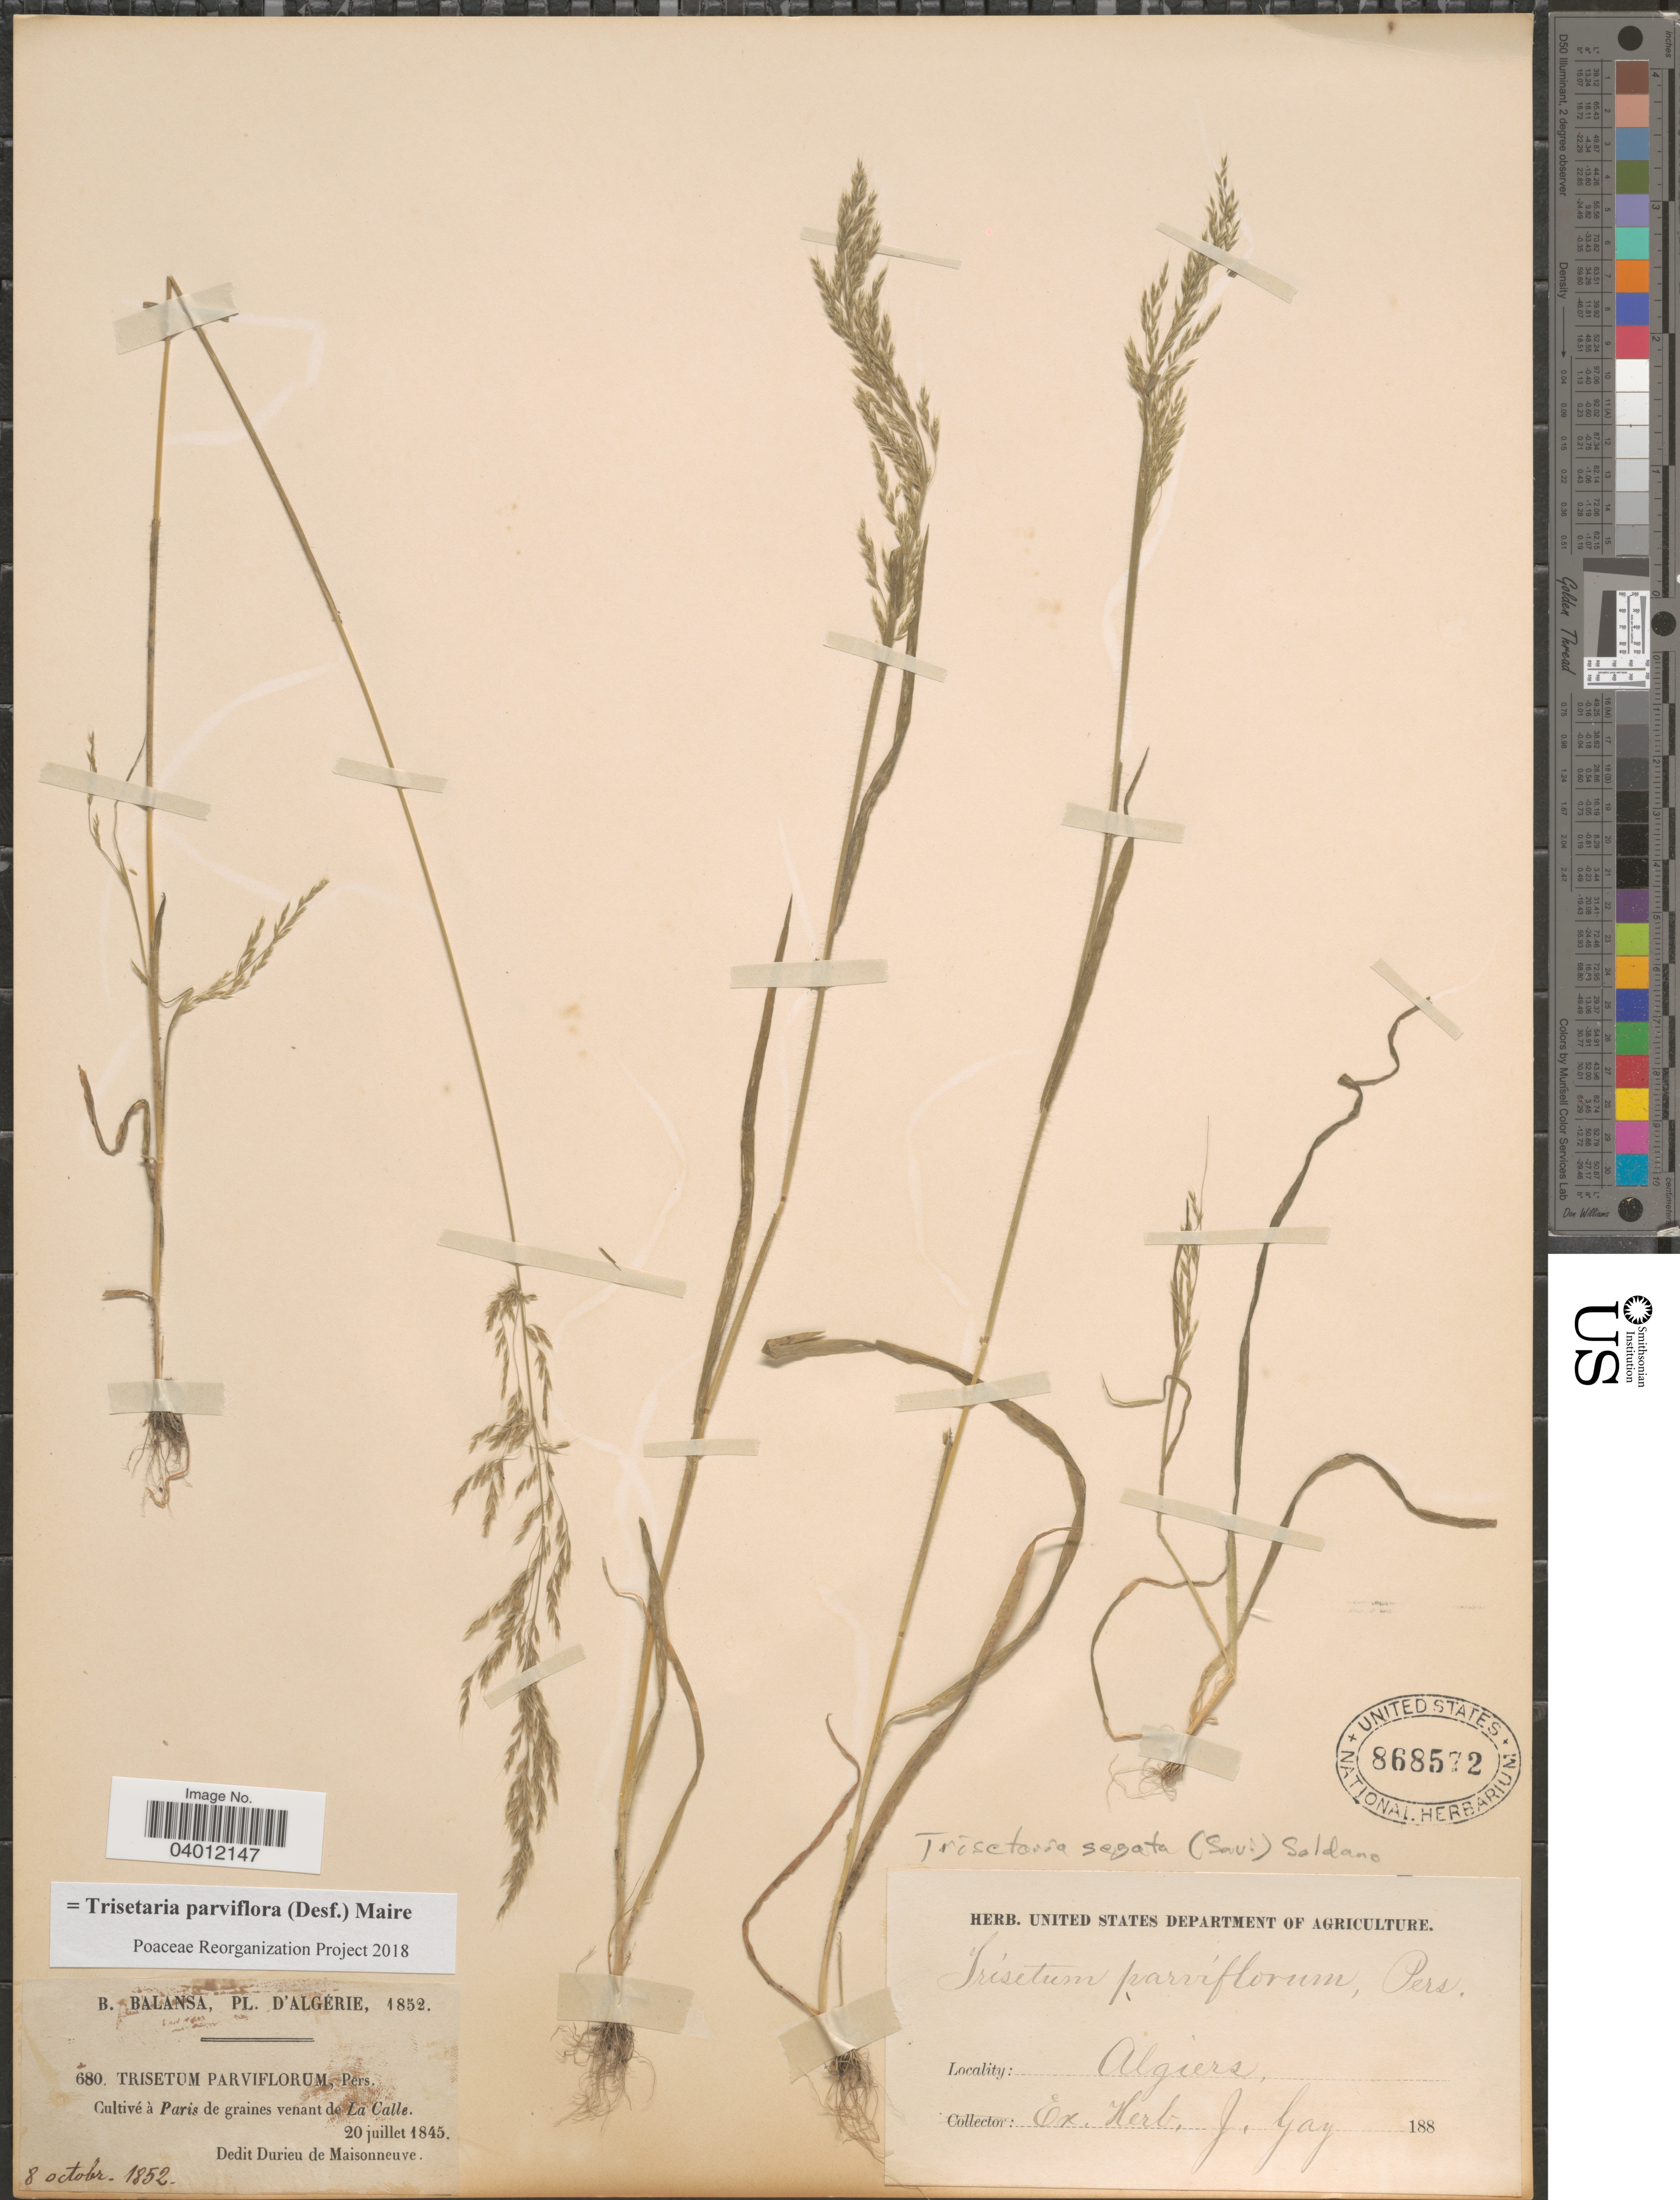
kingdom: Plantae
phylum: Tracheophyta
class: Liliopsida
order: Poales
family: Poaceae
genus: Trisetaria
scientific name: Trisetaria parviflora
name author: (Desf.) Maire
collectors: B. Balansa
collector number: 680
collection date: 1852-10-08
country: Algeria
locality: Cultivé à Paris de graines venant de La Calle.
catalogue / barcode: US 868572